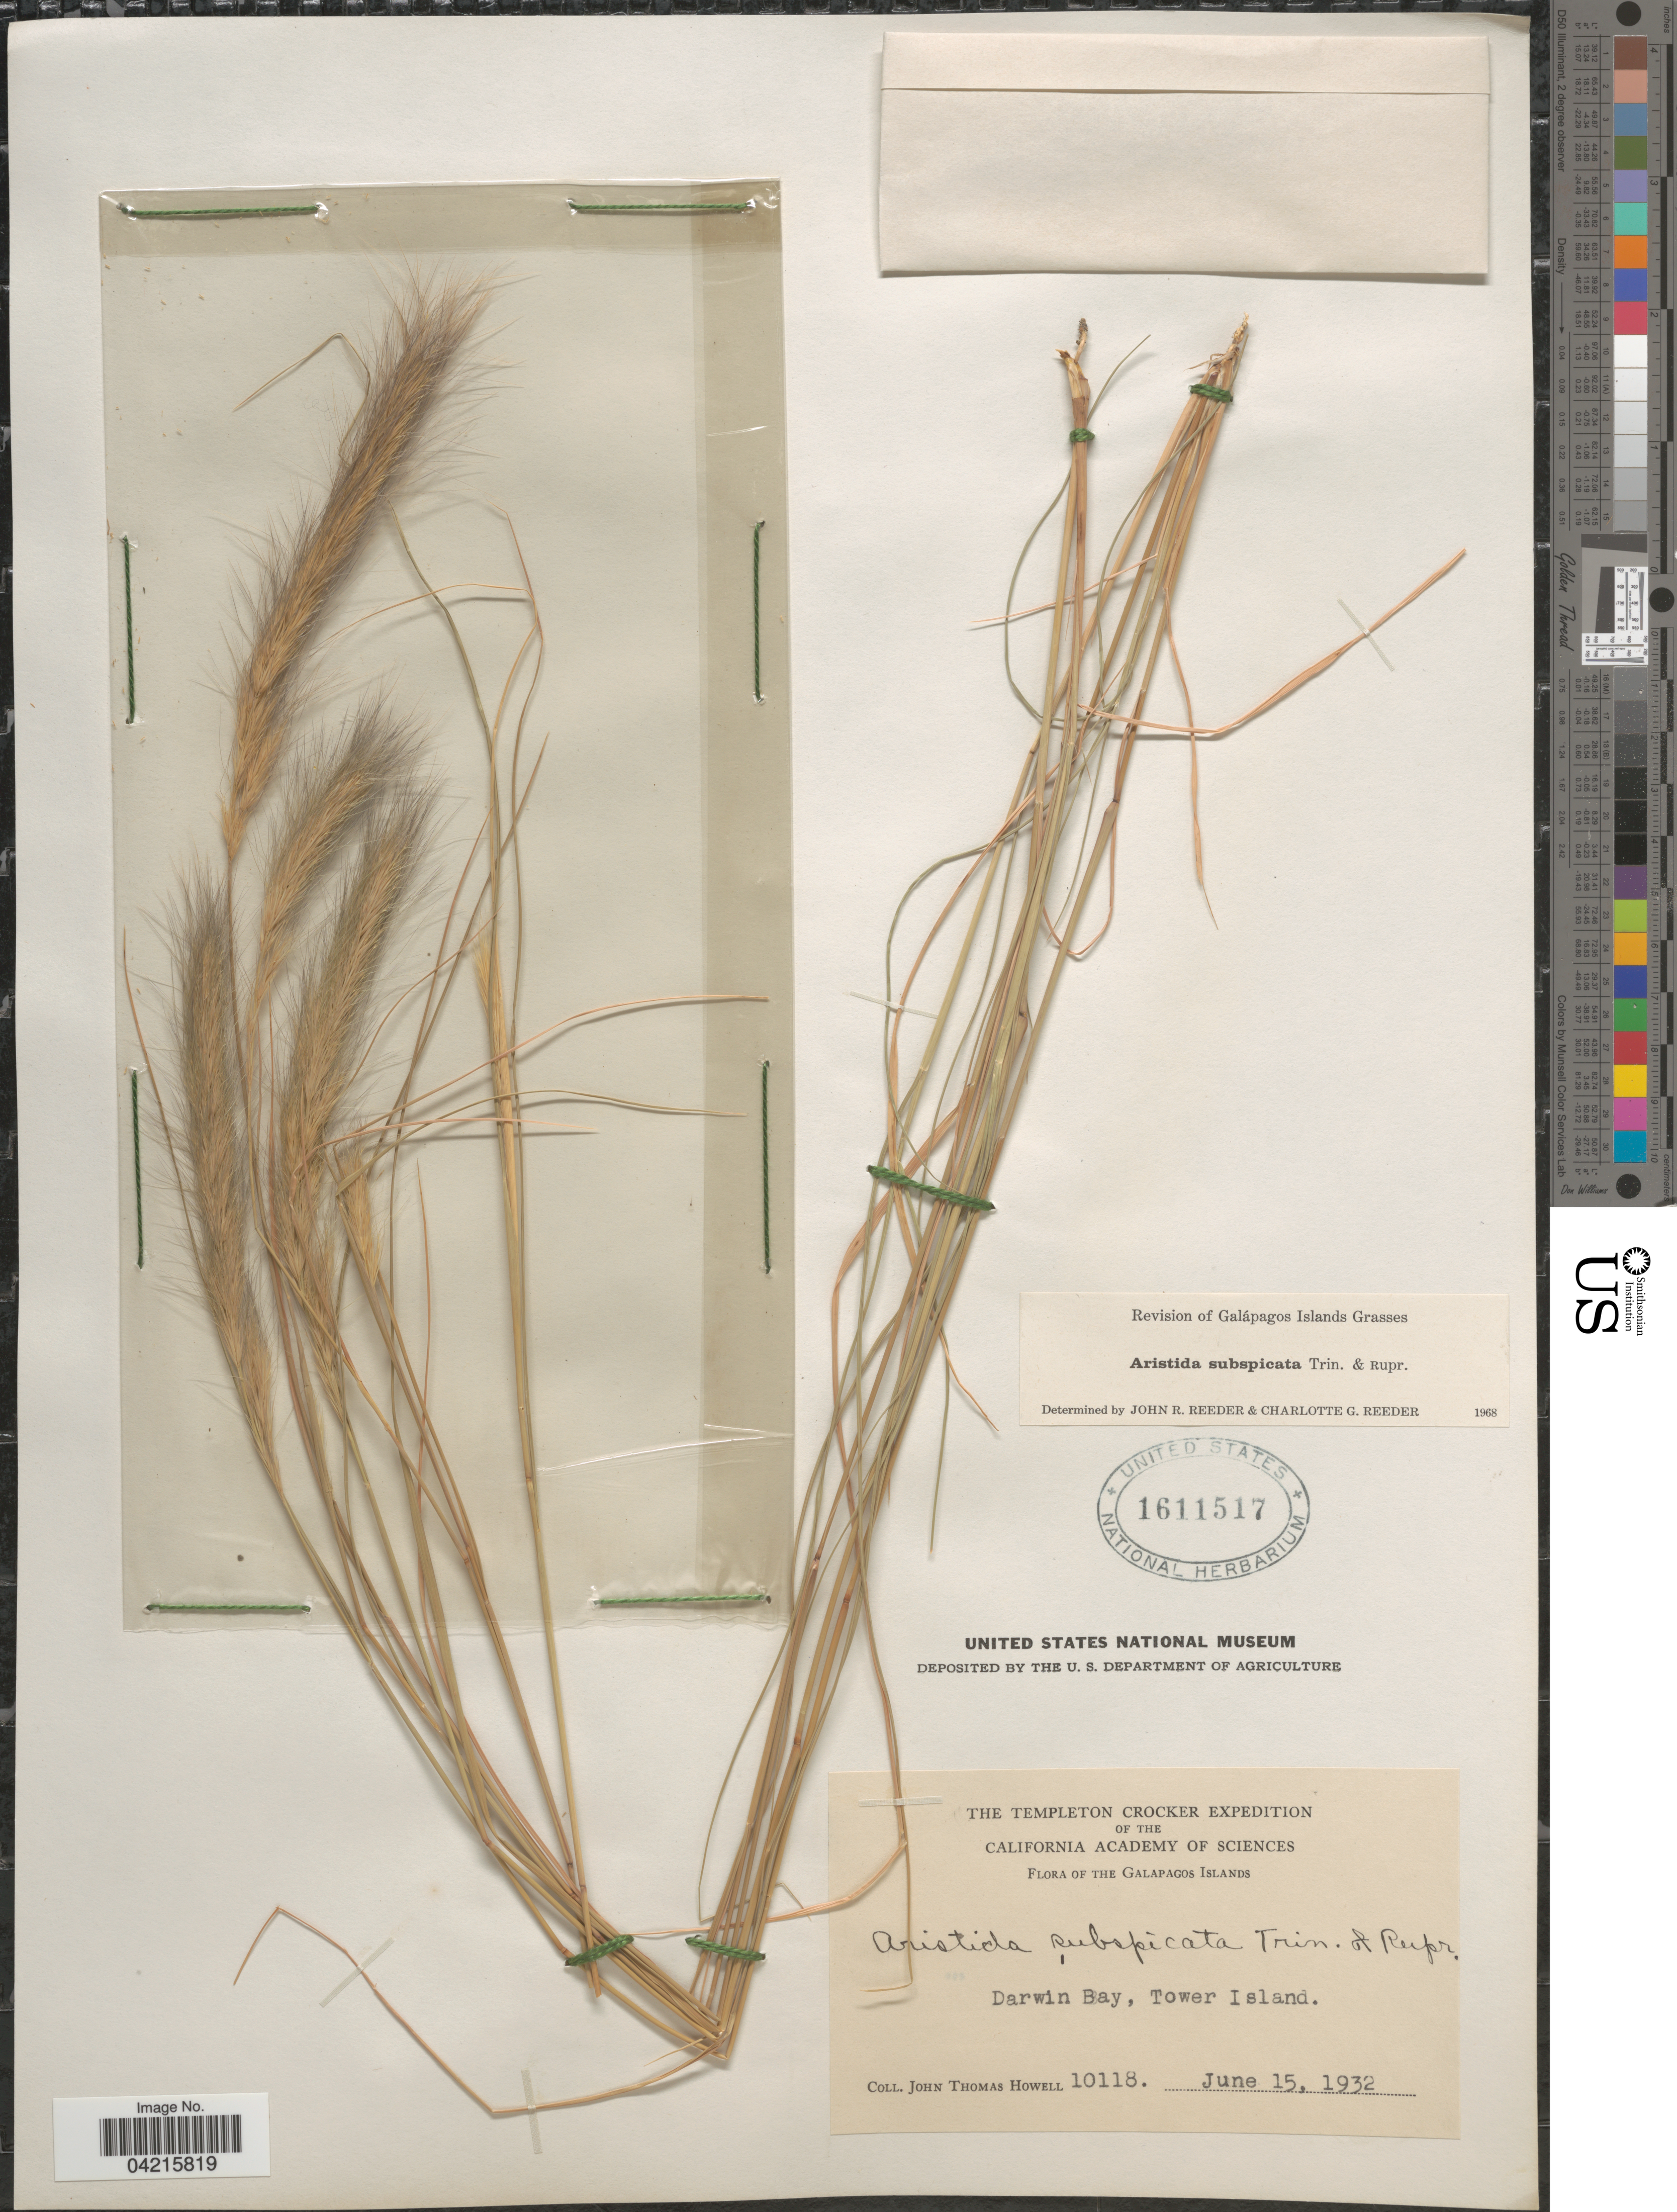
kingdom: Plantae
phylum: Tracheophyta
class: Liliopsida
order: Poales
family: Poaceae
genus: Aristida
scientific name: Aristida subspicata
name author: Trin. & Rupr.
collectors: J. T. Howell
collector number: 10118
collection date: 1932-06-15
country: Ecuador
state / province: Colón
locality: The Templeton Crocker Expedition. The Galapagos Islands. Darwin Bay, Tower Island.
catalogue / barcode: US 1611517